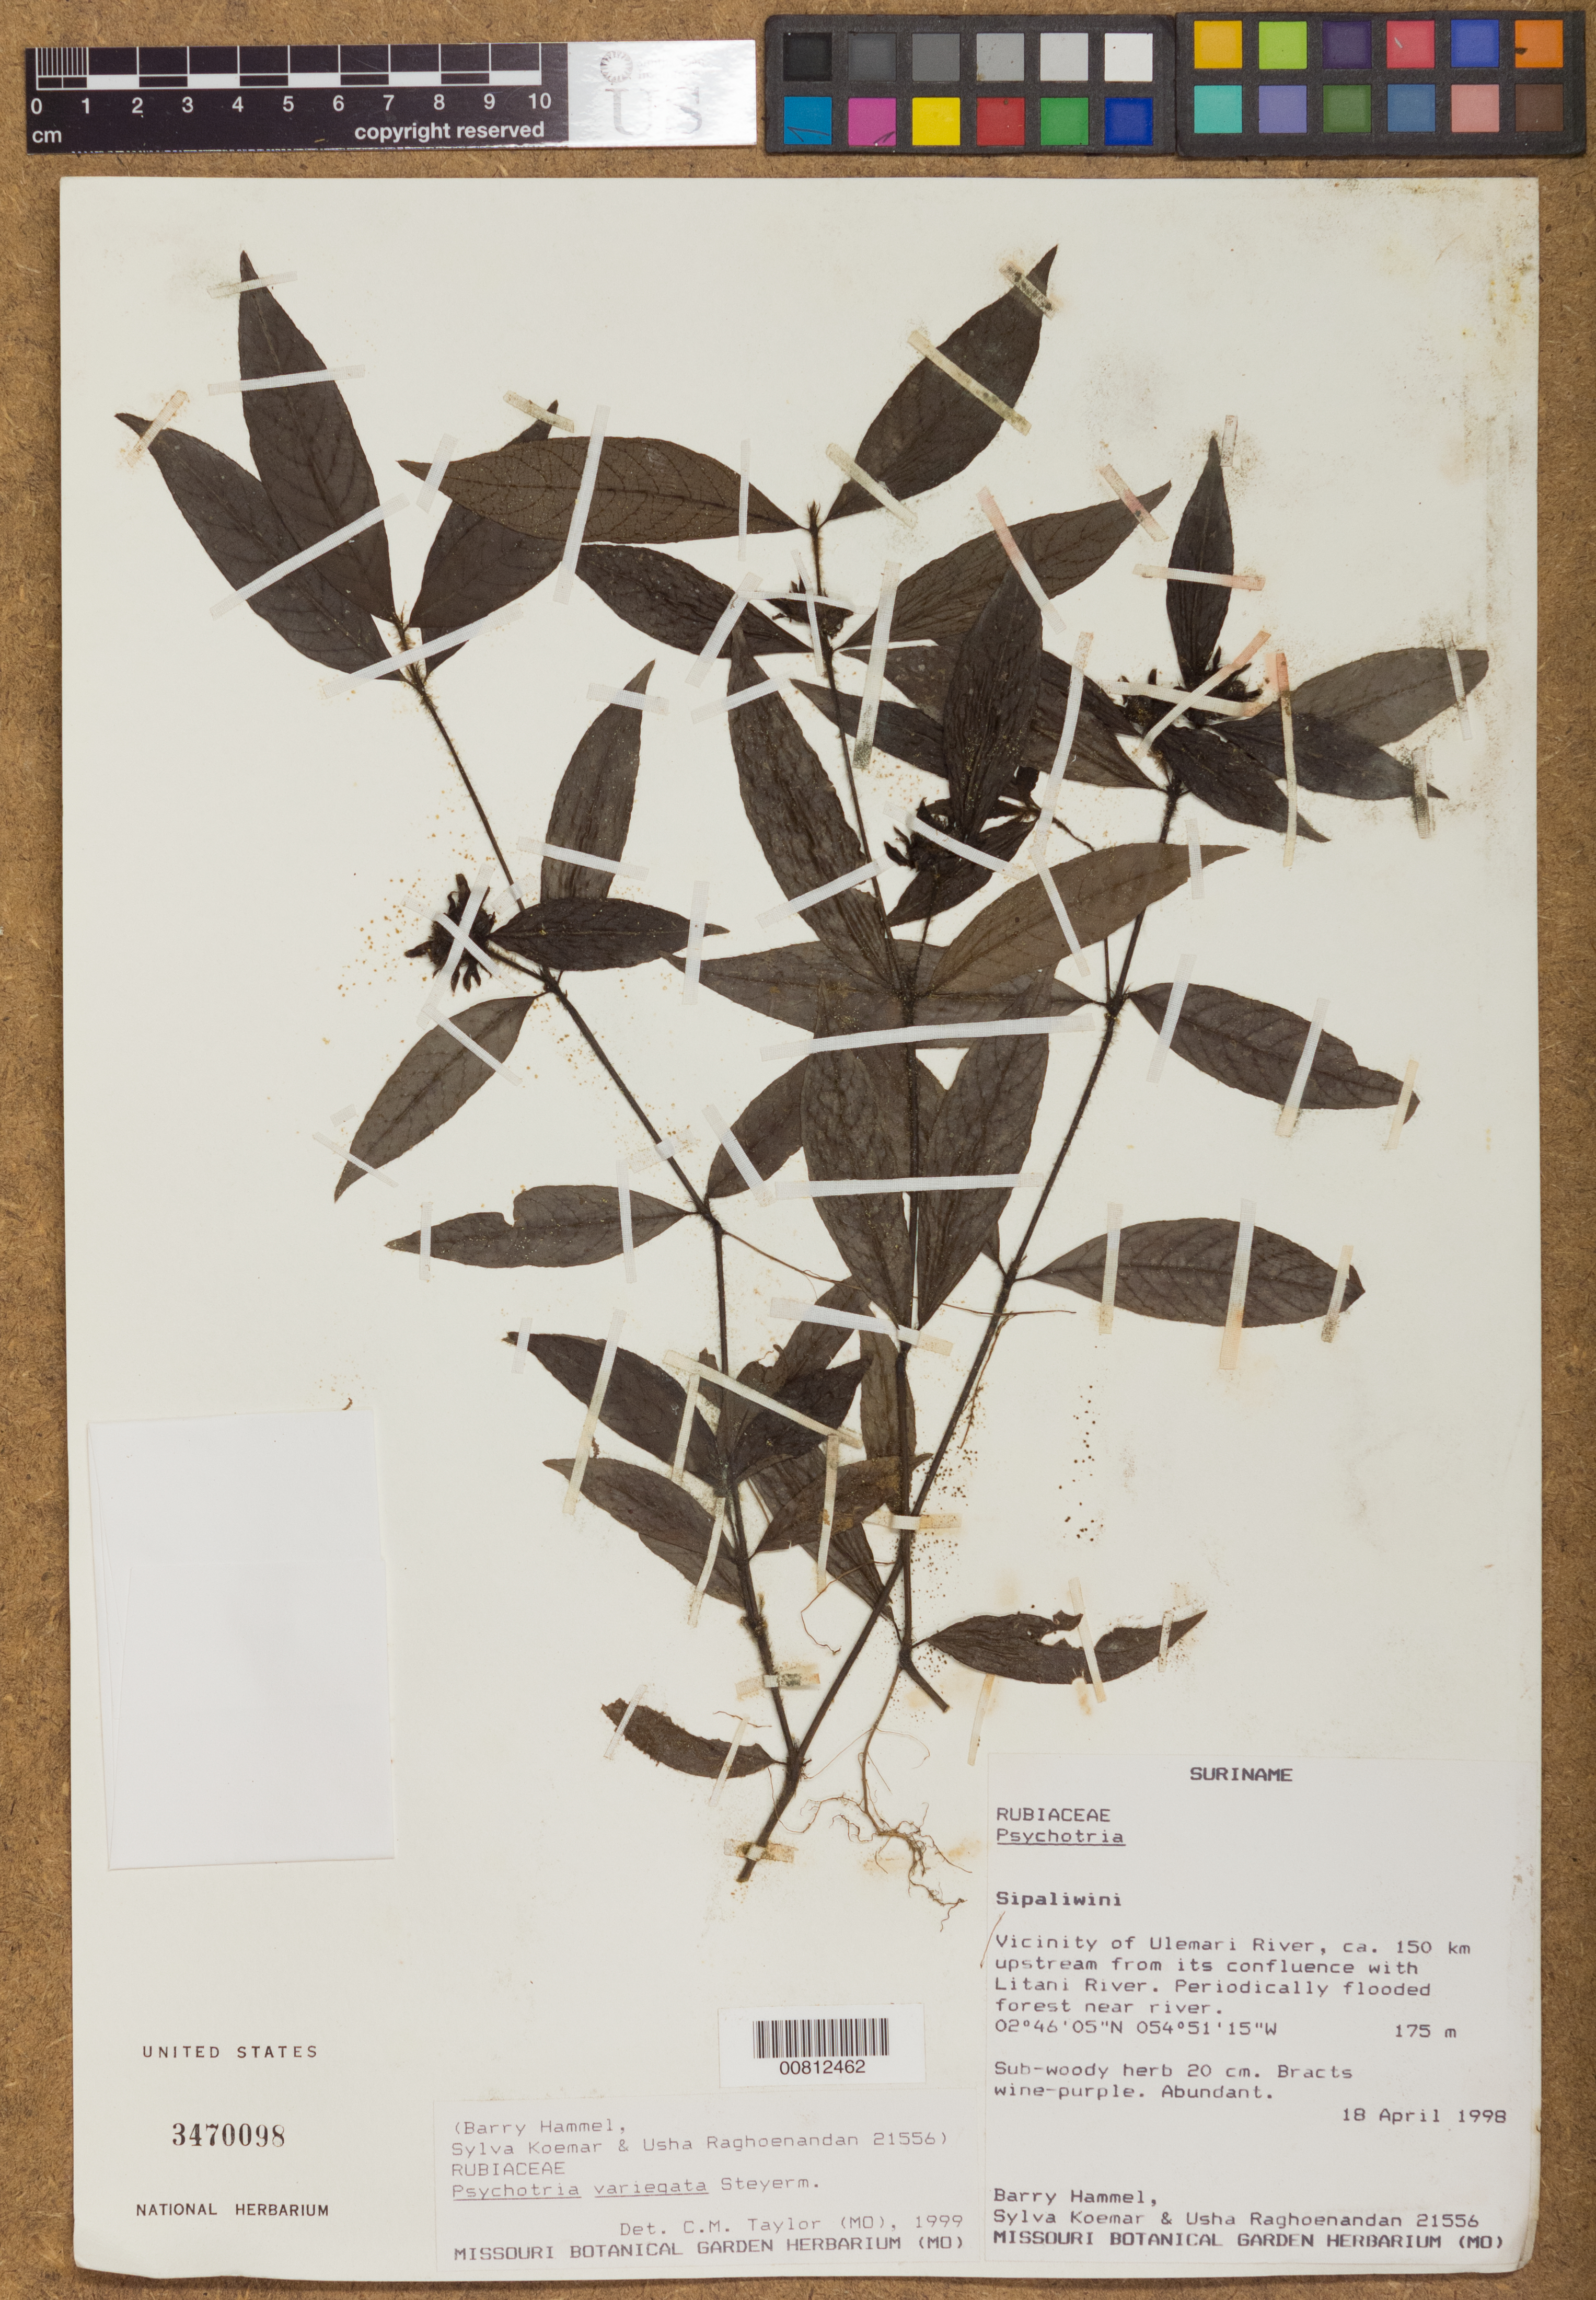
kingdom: Plantae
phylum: Tracheophyta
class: Magnoliopsida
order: Gentianales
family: Rubiaceae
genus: Psychotria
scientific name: Psychotria variegata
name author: Steyerm.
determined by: Taylor, Charlotte M.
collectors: B. Hammel, S. Koemar & U. Raghoenandan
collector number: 21556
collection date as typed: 18-Apr-98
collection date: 1998-04-18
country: Suriname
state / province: Sipaliwini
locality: Ulemari R., ca. 150 km upstream from confl. with Litani R.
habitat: Periodically flooded forest near river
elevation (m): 175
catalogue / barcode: US 3470098